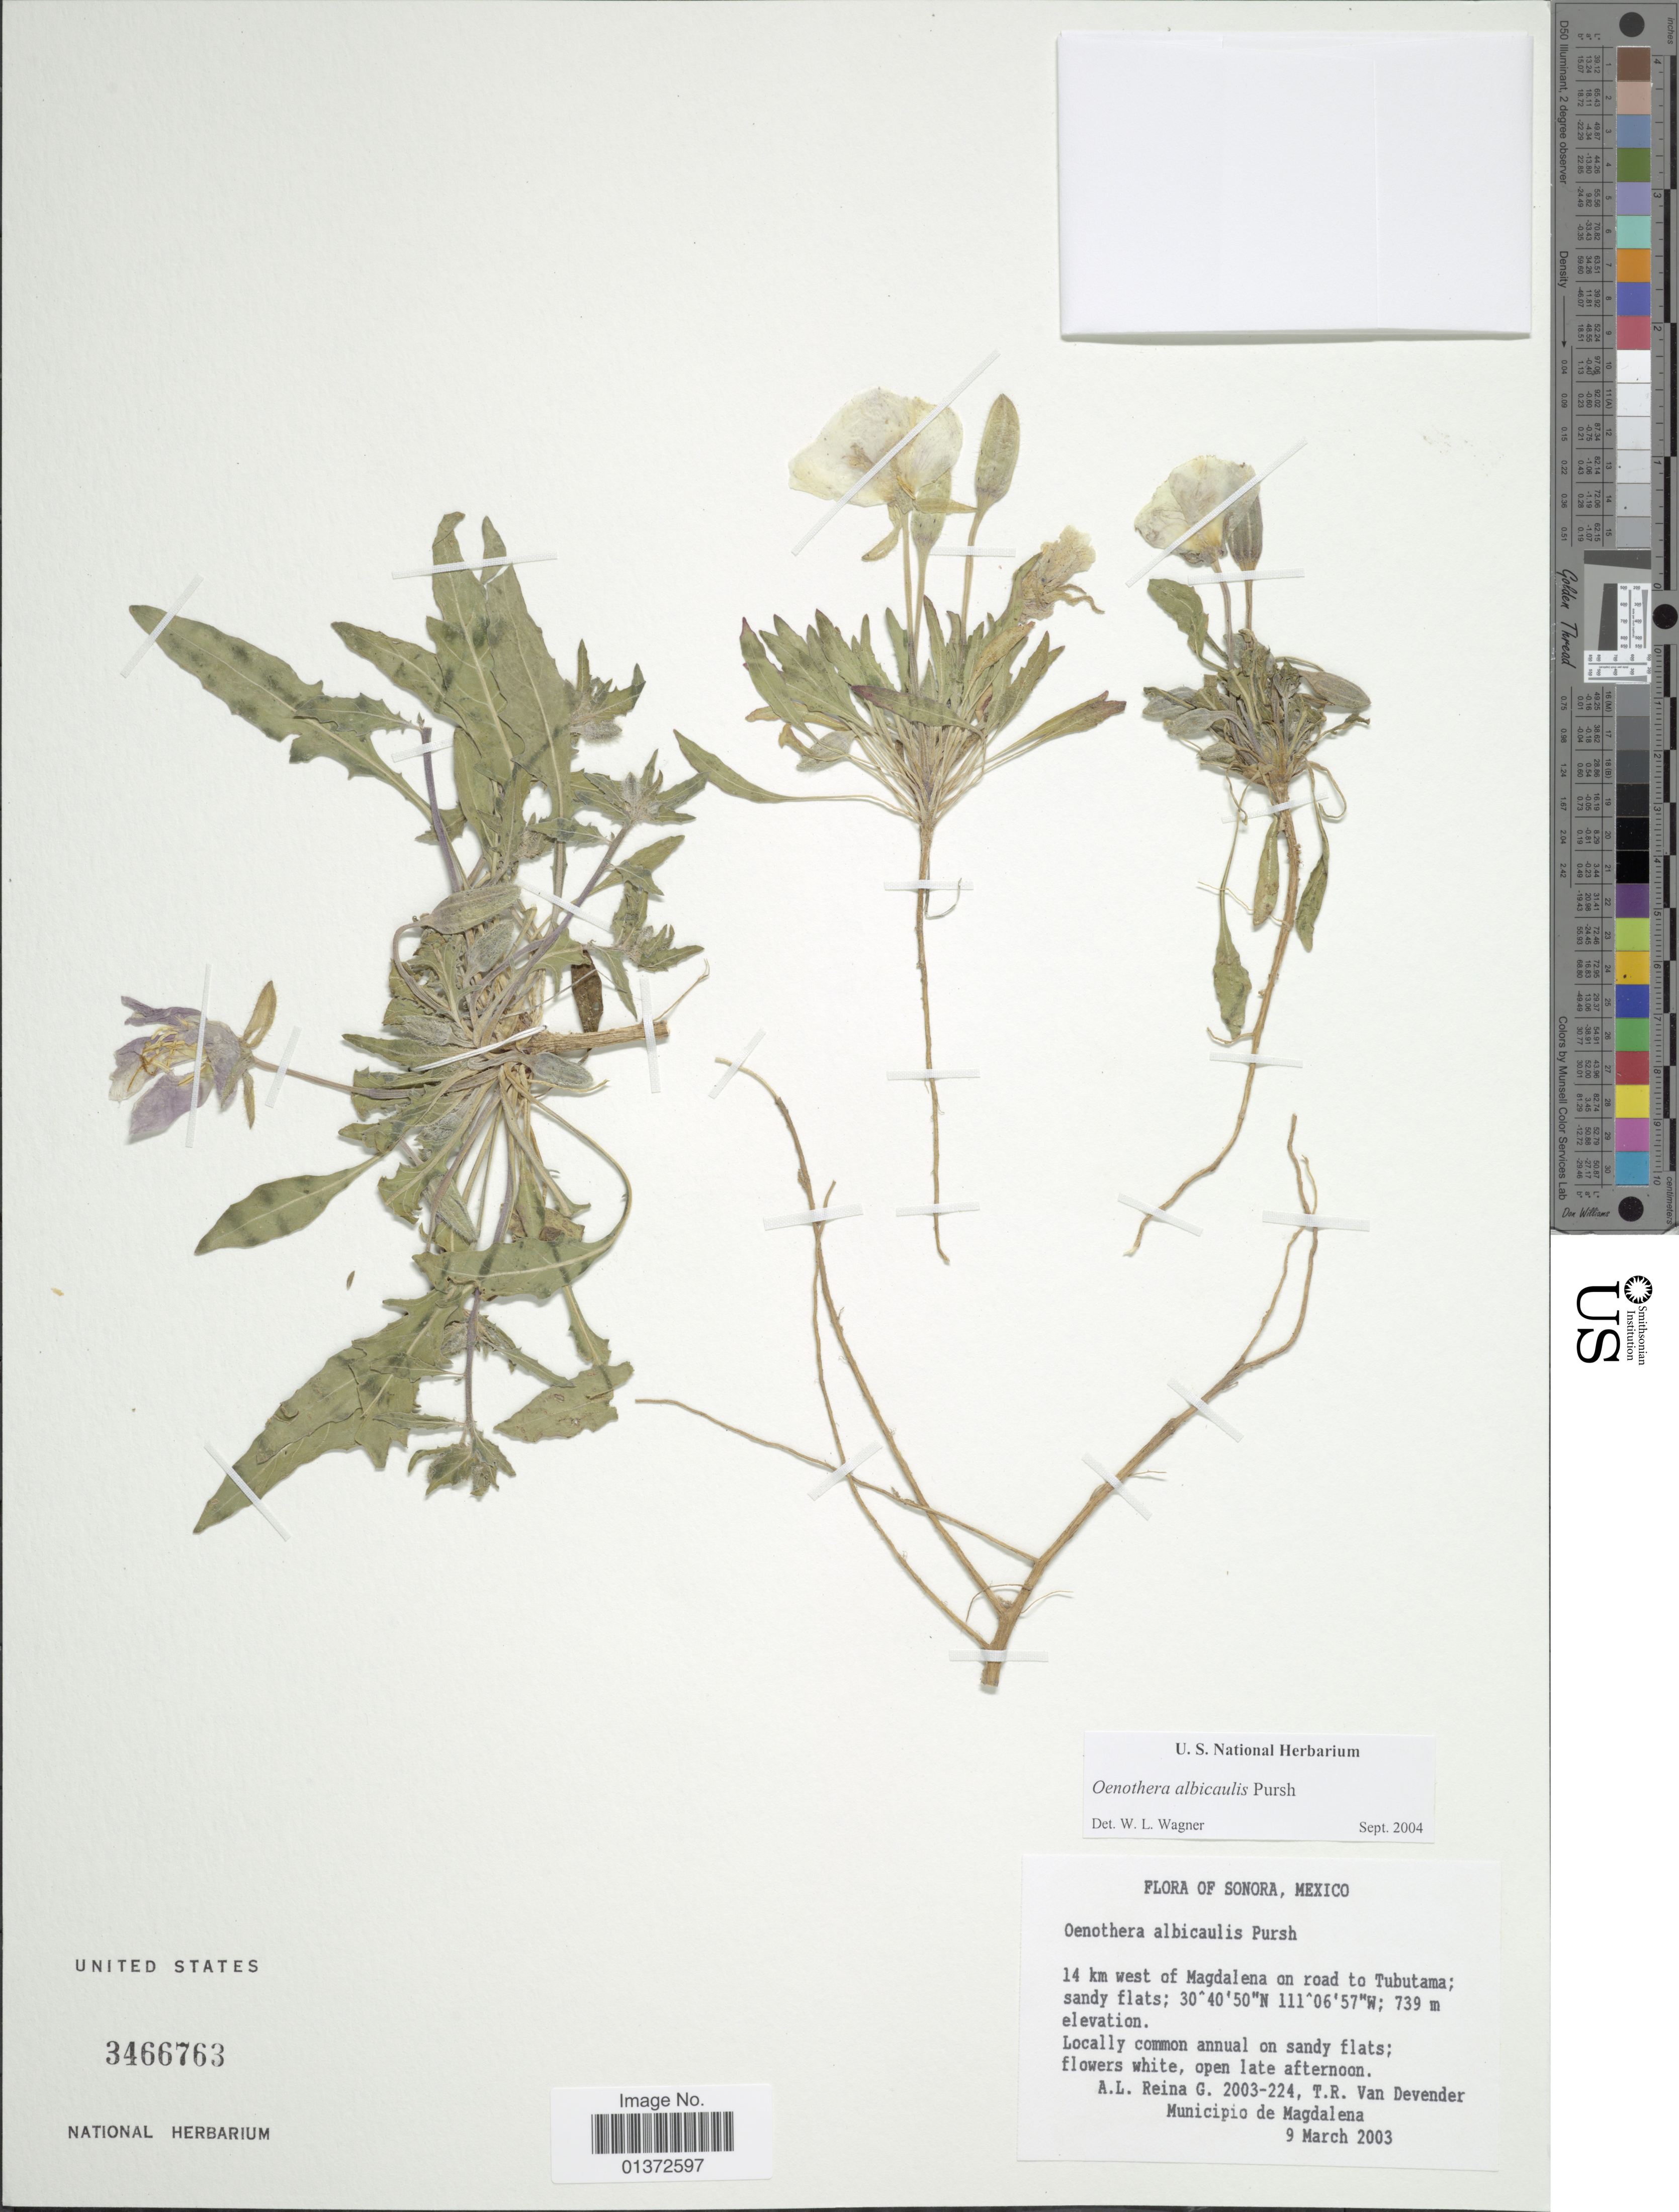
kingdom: Plantae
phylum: Tracheophyta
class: Magnoliopsida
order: Myrtales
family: Onagraceae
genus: Oenothera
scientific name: Oenothera albicaulis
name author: Pursh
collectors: A. L. Reina G. & T. R. Van Devender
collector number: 2003-224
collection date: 2003-03-09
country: Mexico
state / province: Sonora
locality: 14 km west of Magdalena on road to Tubutama, Municipio de Magdalena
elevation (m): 739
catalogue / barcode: US 3466763